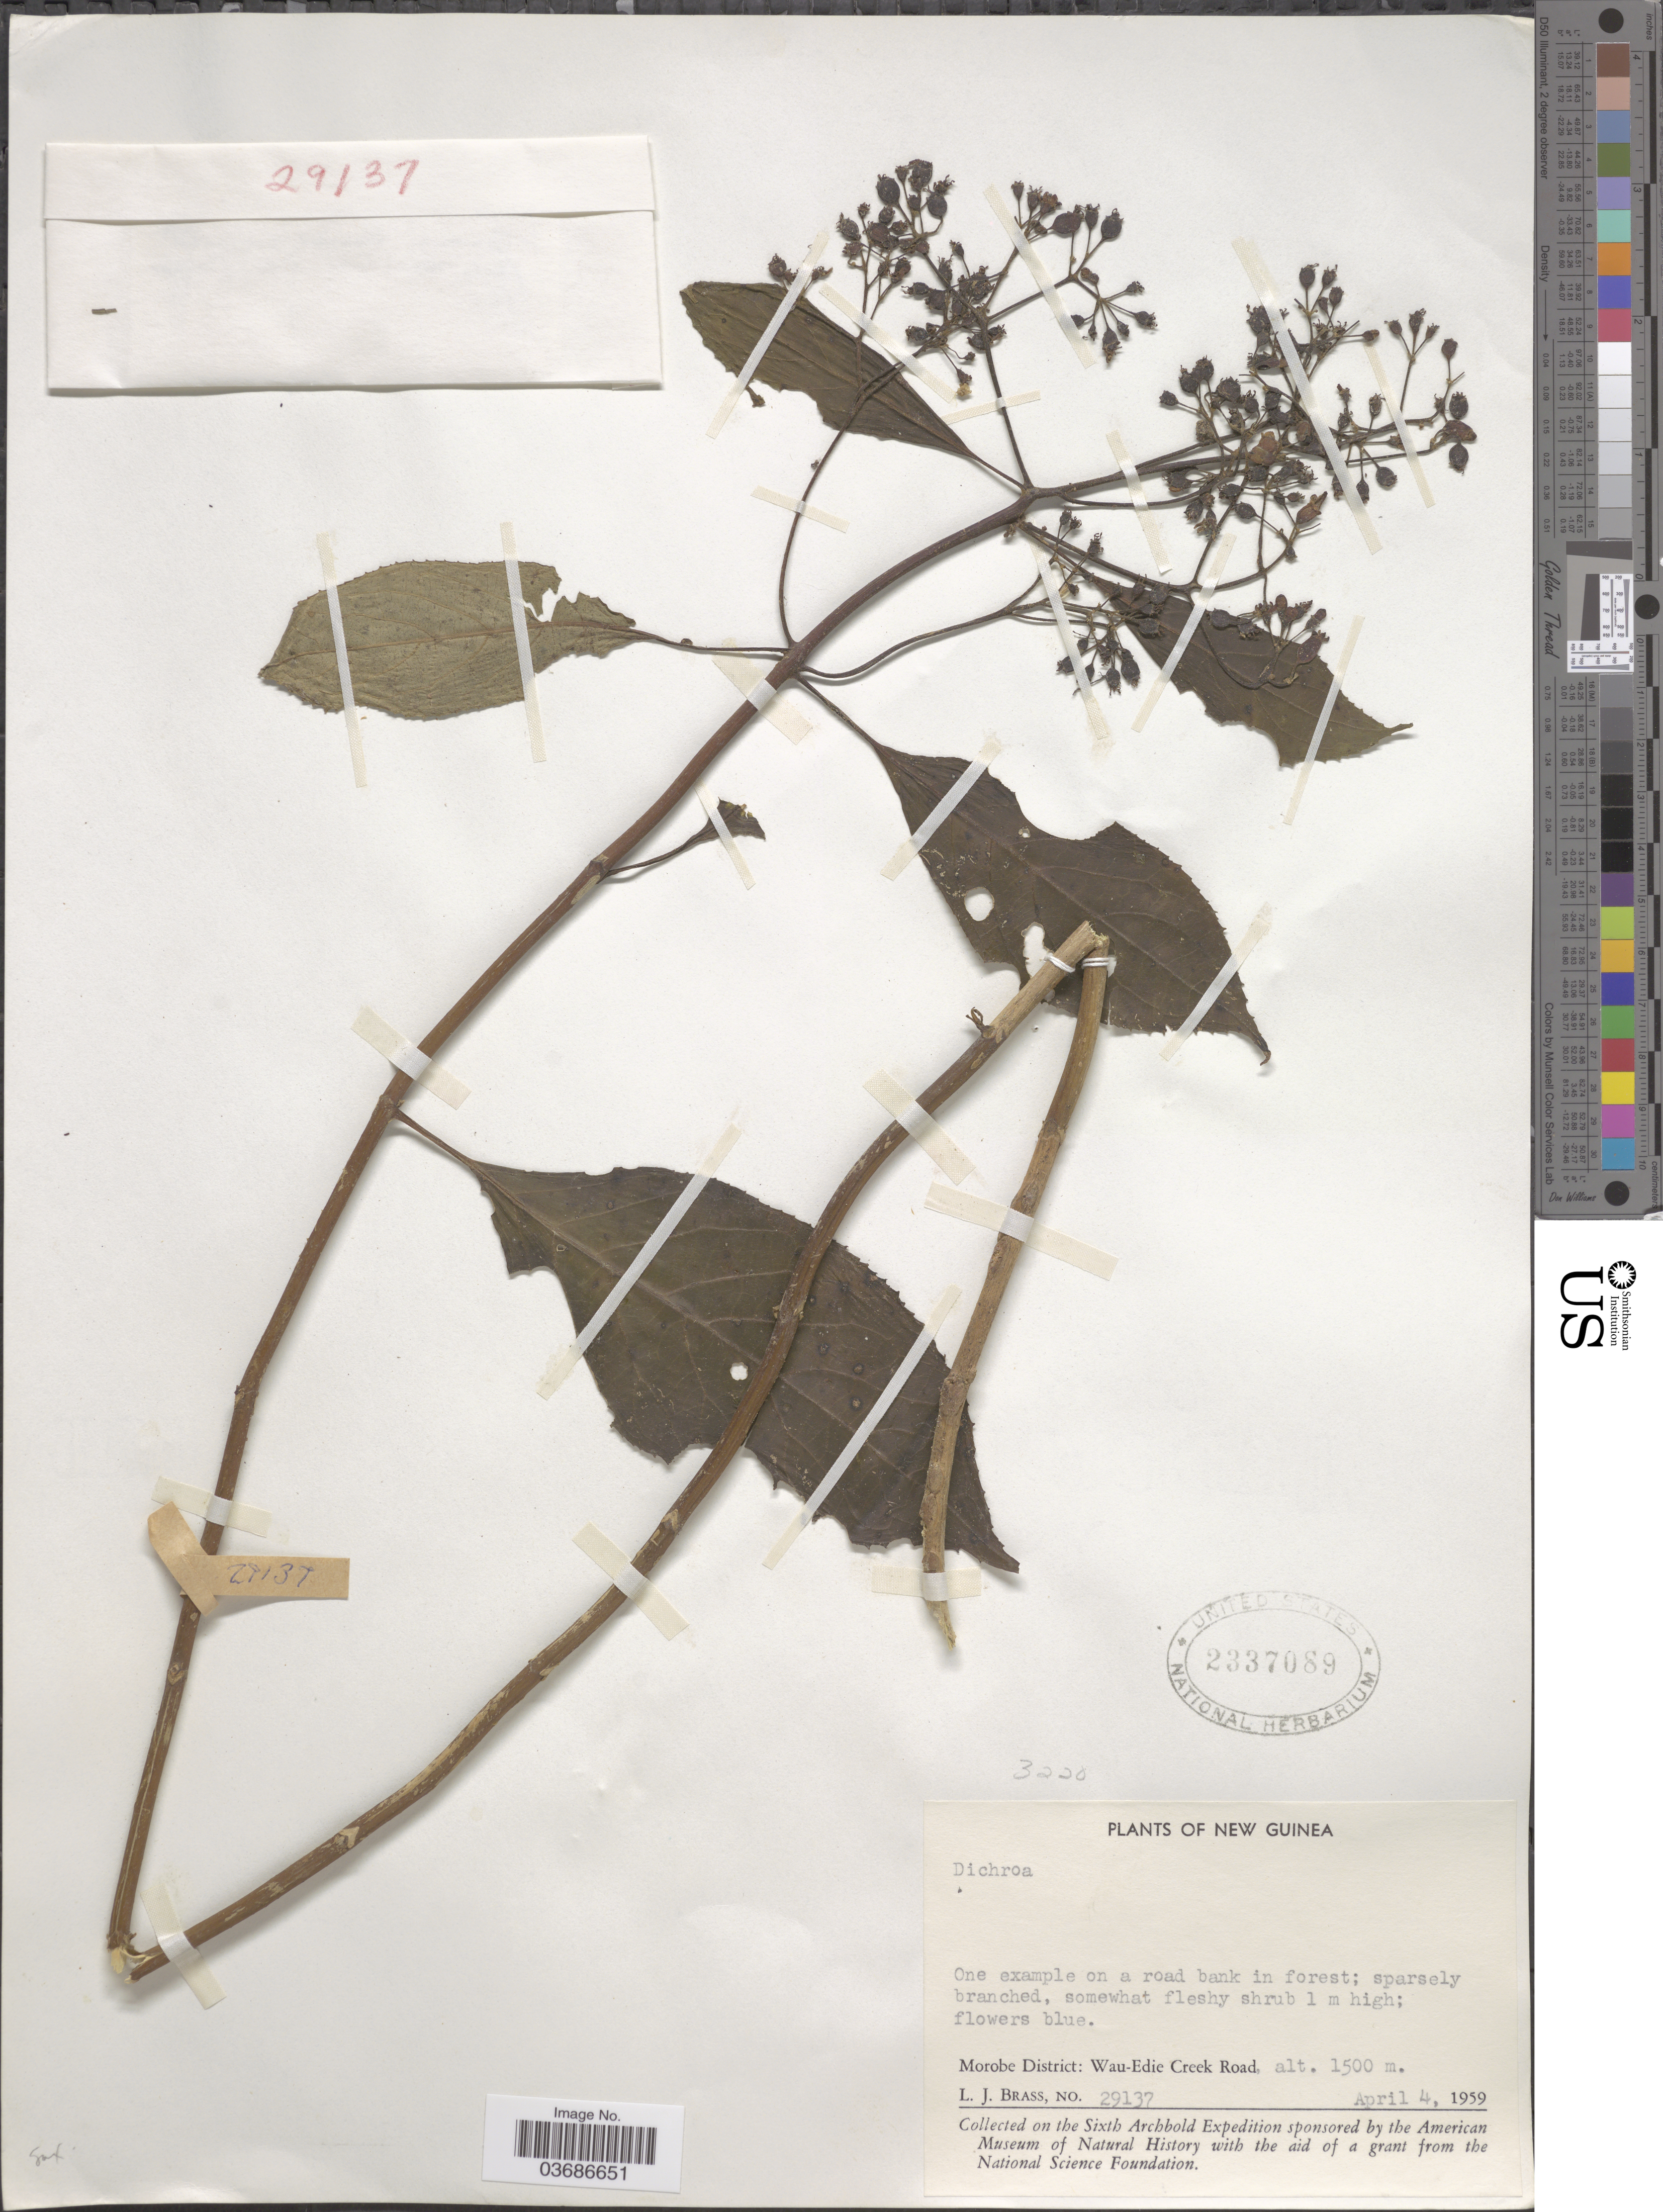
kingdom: Plantae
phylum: Tracheophyta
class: Magnoliopsida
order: Cornales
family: Hydrangeaceae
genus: Hydrangea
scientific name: Hydrangea febrifuga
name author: (Lour.) Y. De Smet & C. Granados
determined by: Strong, Mark T., (BOT), Smithsonian Institution - National Museum of Natural History (UNITED STATES)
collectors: L. J. Brass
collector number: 29137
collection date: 1959-04-04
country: Papua New Guinea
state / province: Morobe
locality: New Guinea. Morobe District: Wau-Edie Creek Road. The Sixth Archbold Expedition.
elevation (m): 1500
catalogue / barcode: US 2337089